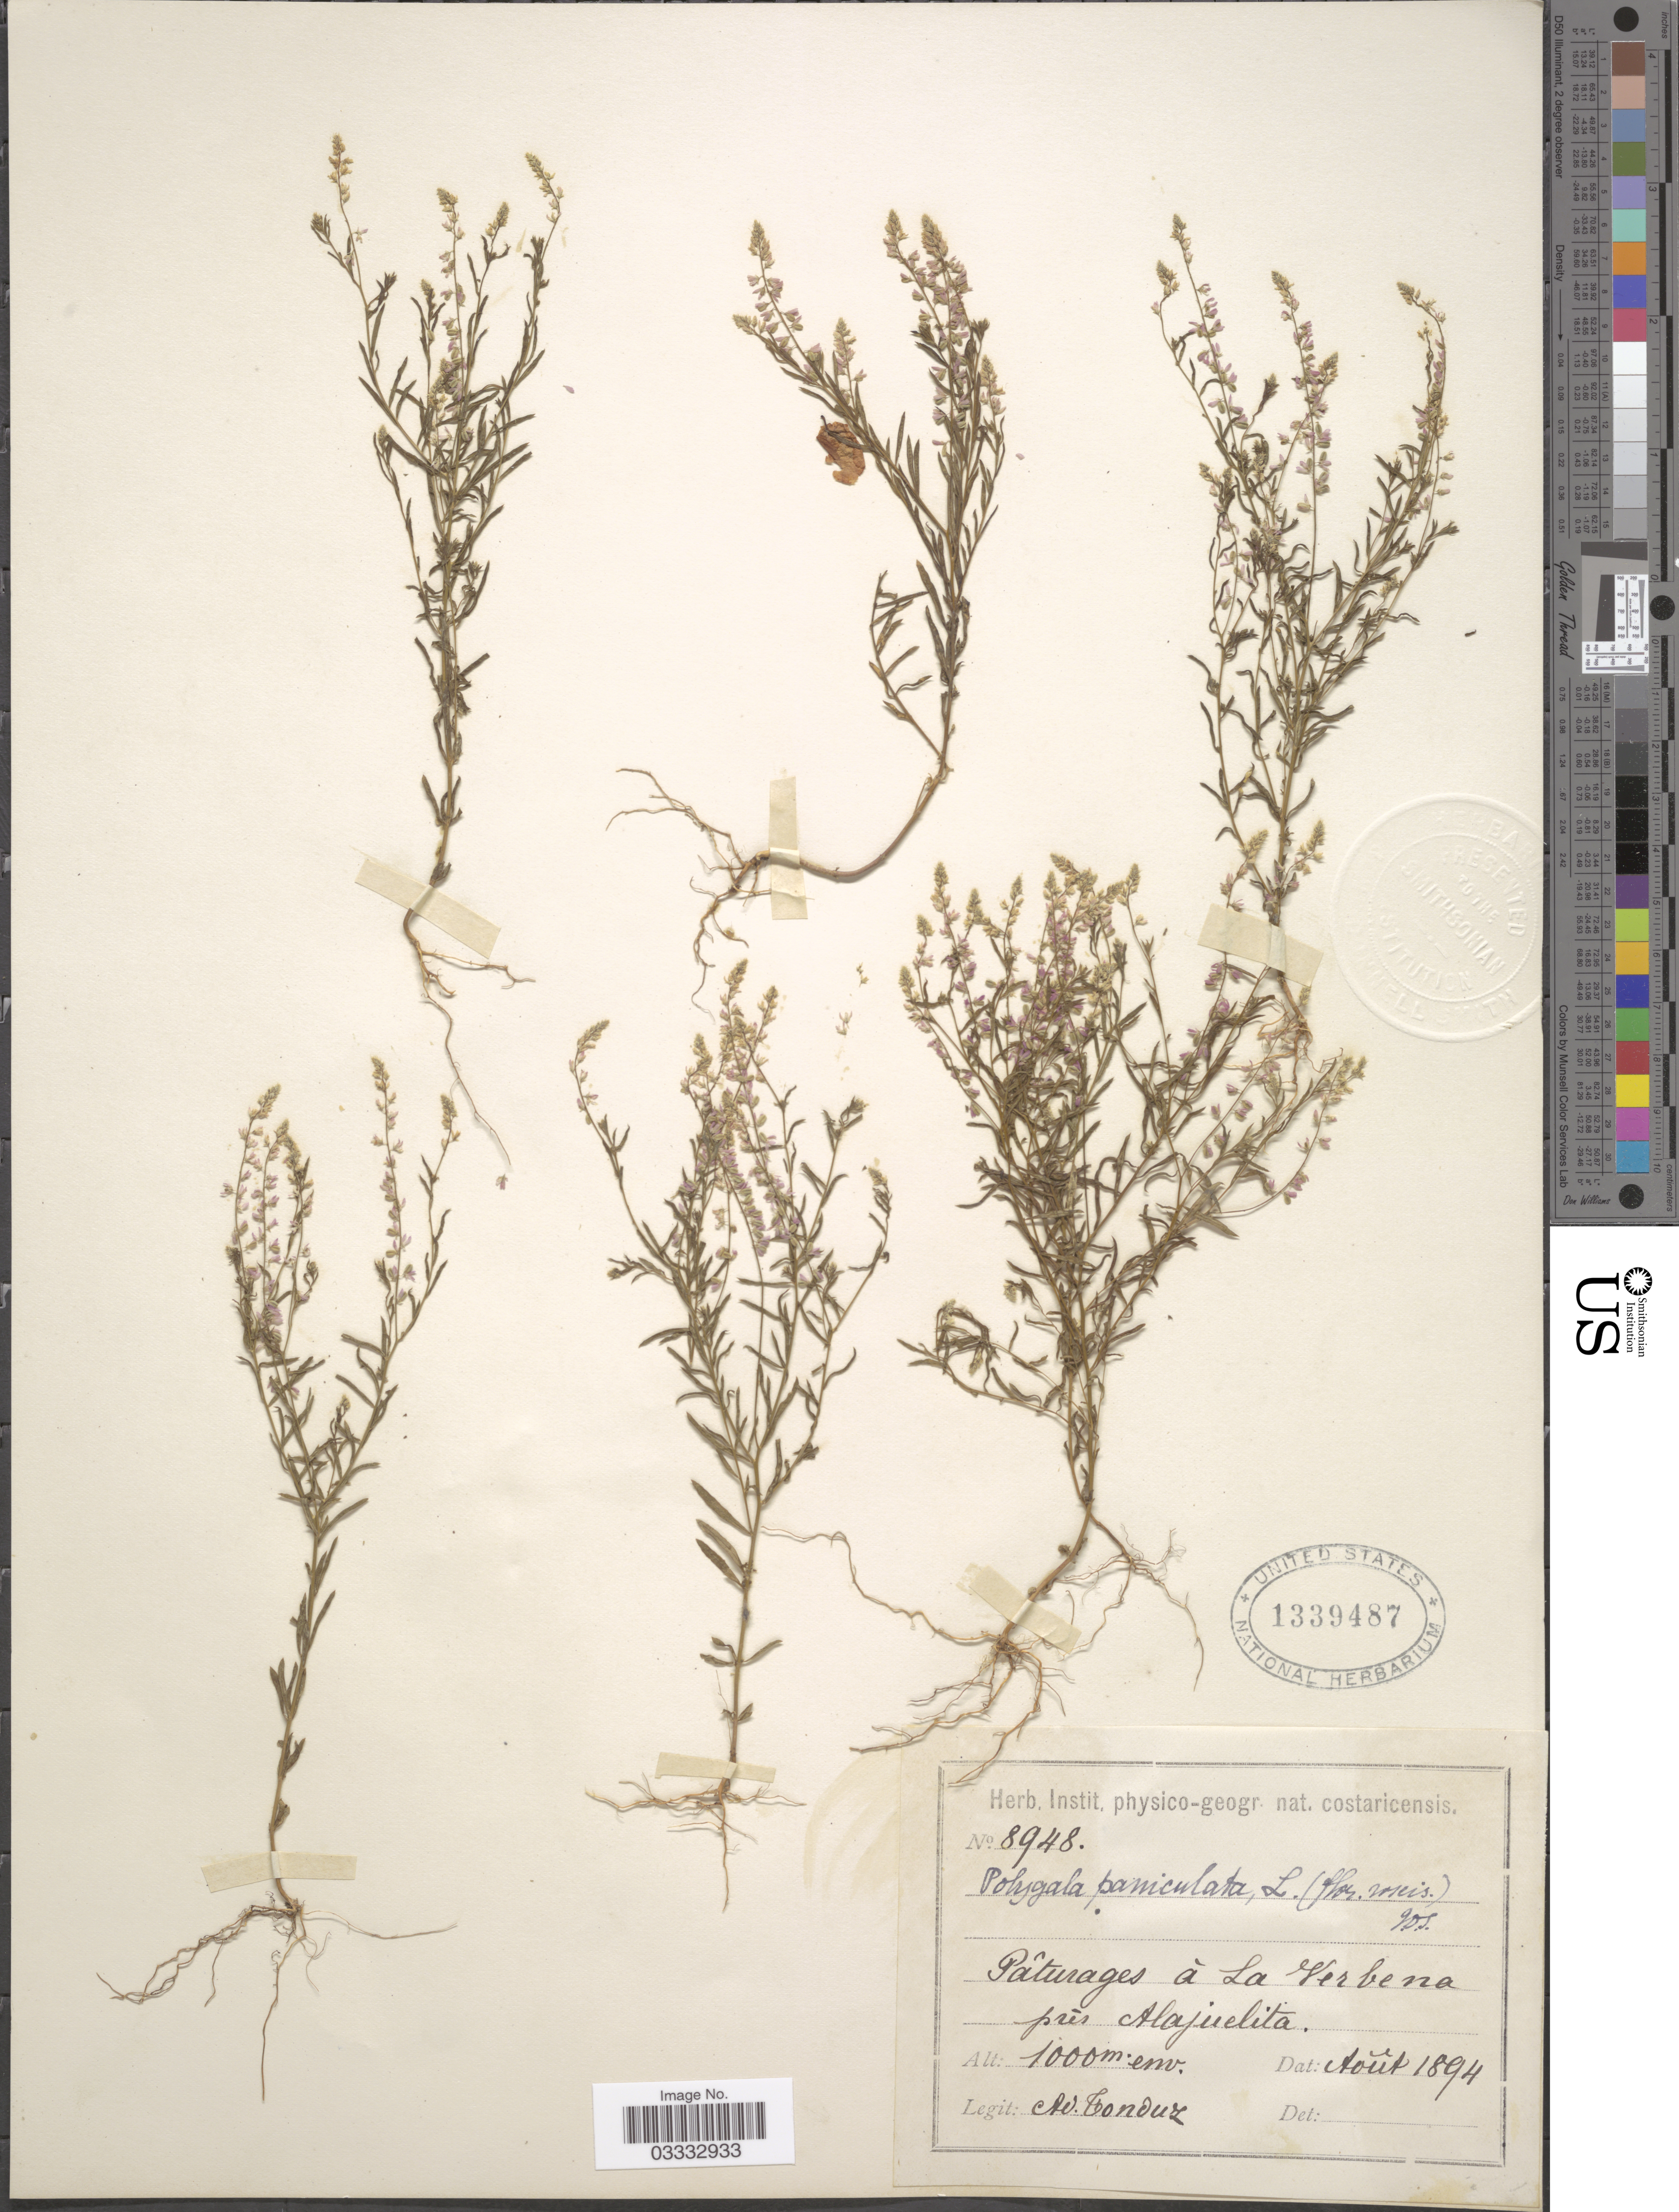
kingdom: Plantae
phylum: Tracheophyta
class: Magnoliopsida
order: Fabales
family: Polygalaceae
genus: Polygala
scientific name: Polygala paniculata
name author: L.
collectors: A. Tonduz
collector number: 8948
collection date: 1894-08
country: Costa Rica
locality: Pâturages á La Verbena prés Alajuelita.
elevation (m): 1000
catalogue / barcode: US 1339487